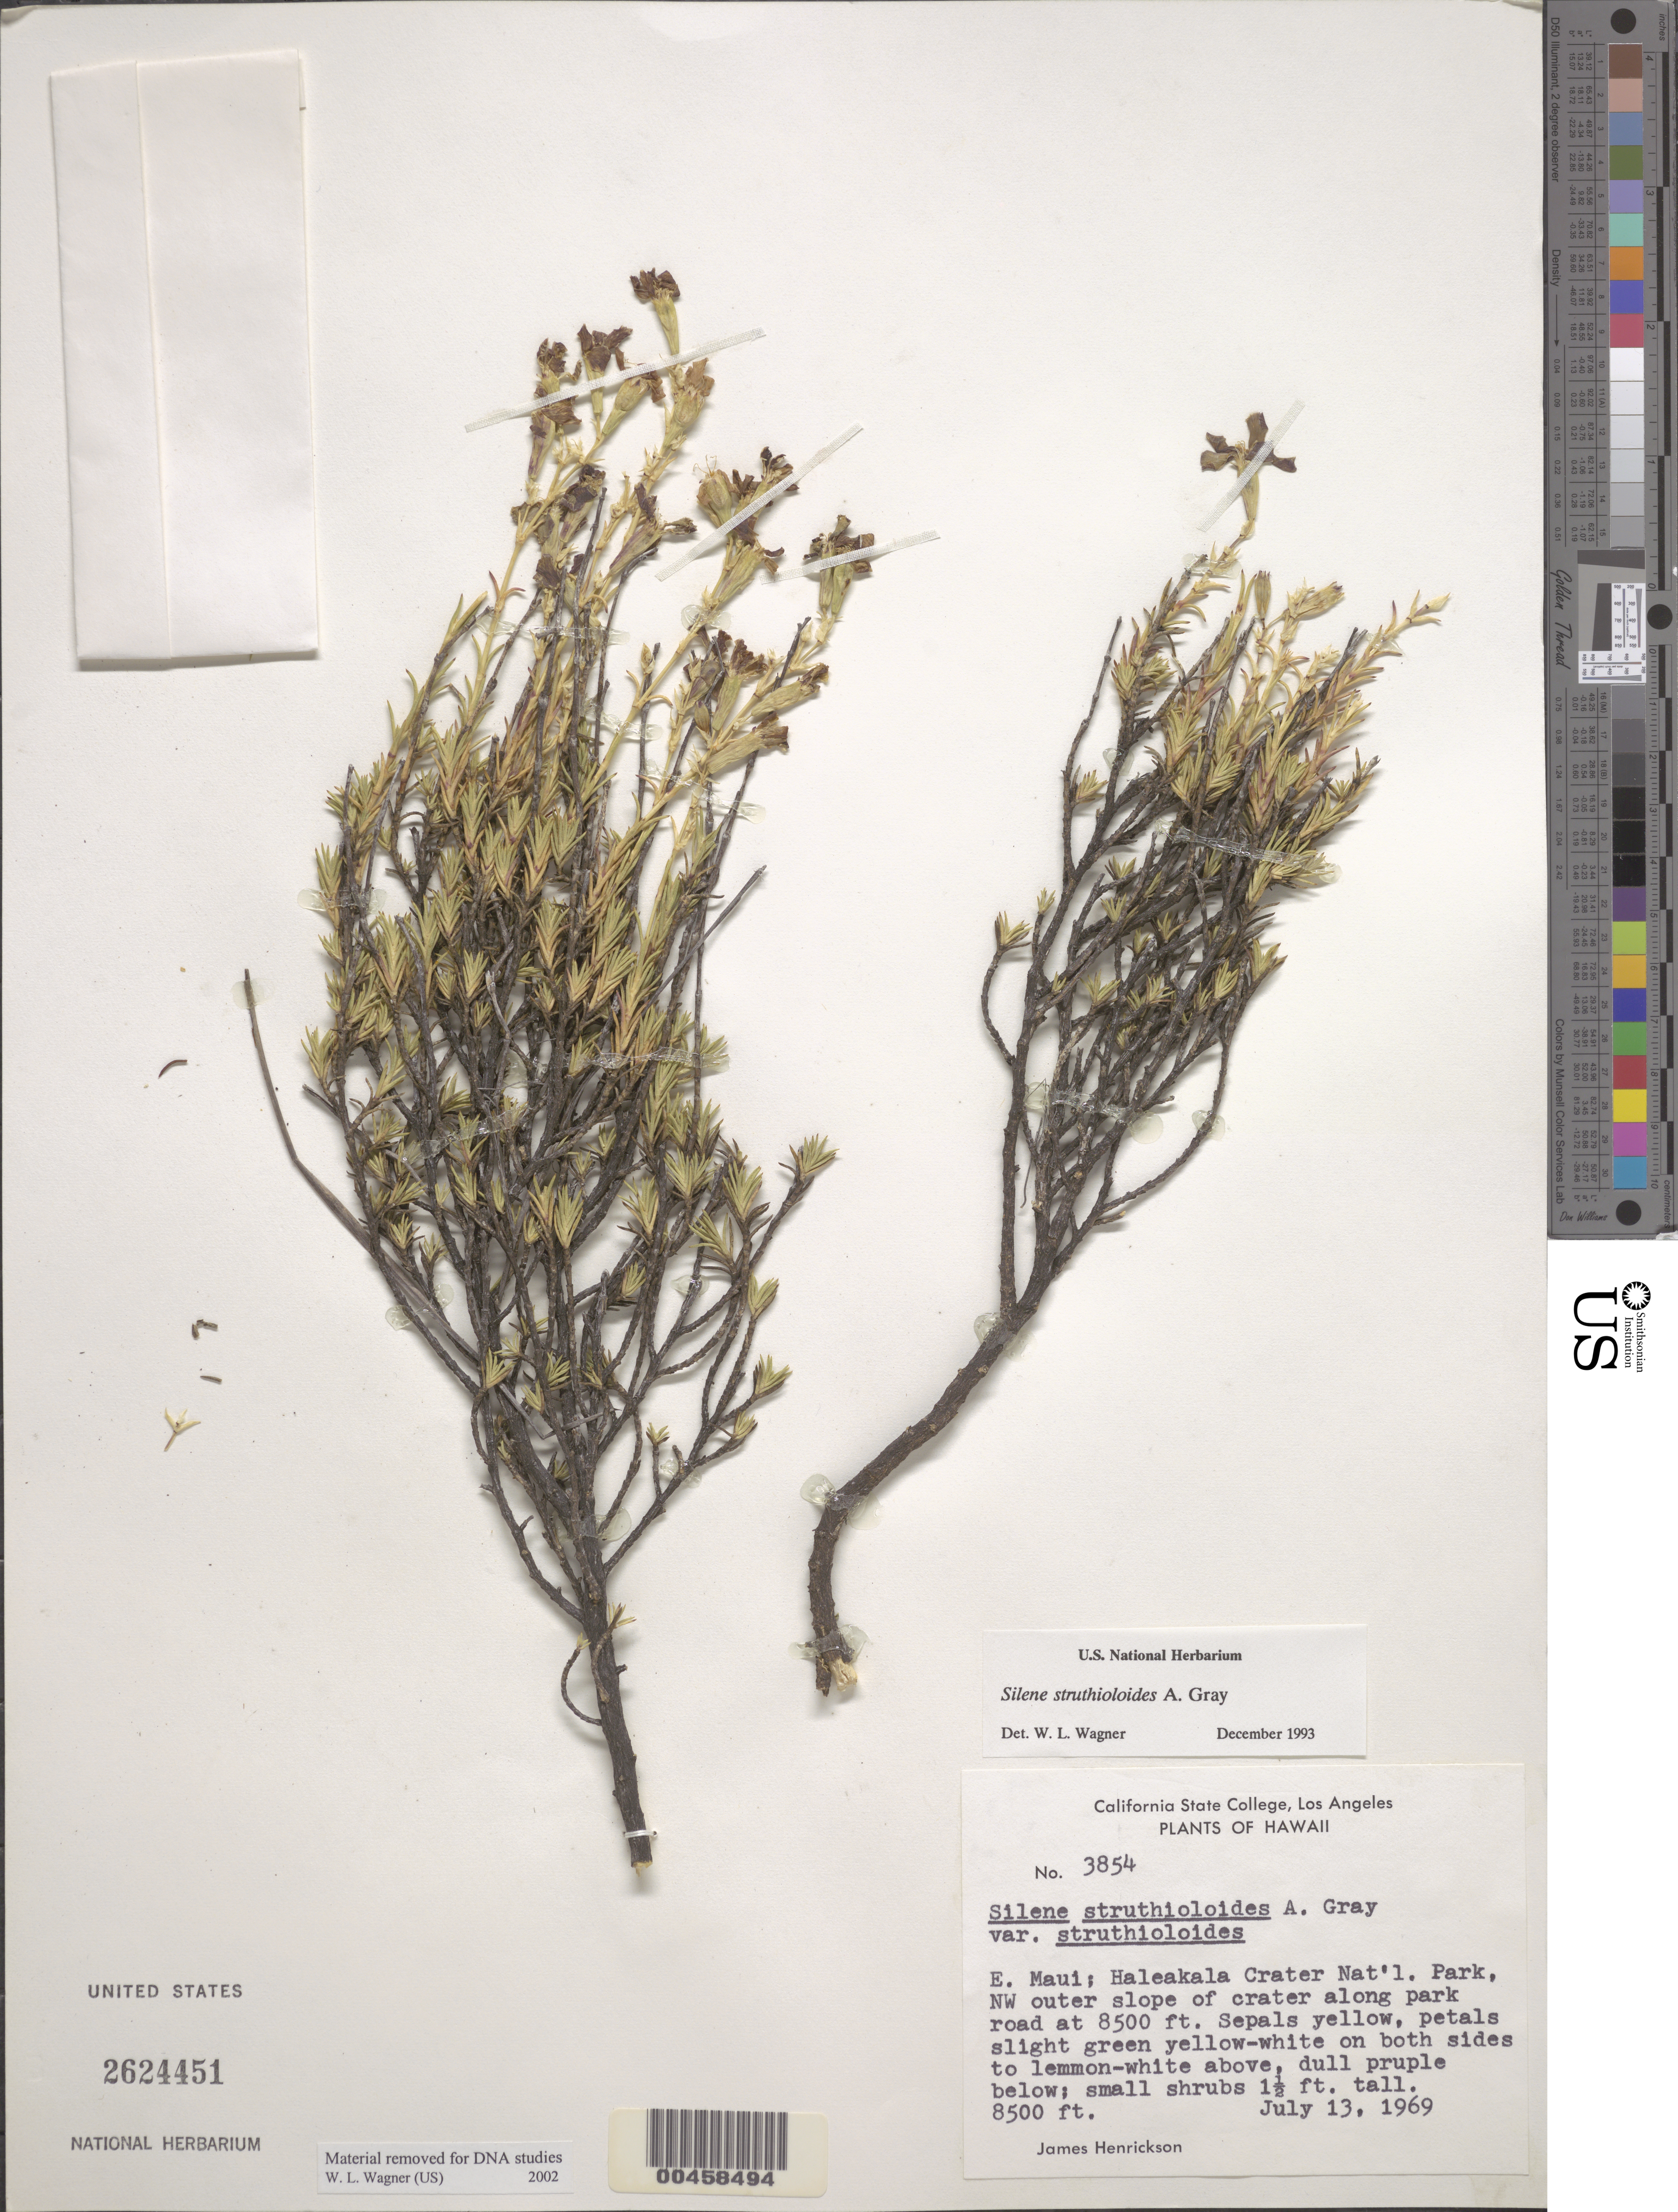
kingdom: Plantae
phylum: Tracheophyta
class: Magnoliopsida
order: Caryophyllales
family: Caryophyllaceae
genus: Silene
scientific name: Silene struthioloides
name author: A. Gray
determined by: Wagner, W. L., (BOT), Smithsonian Institution - National Museum of Natural History (UNITED STATES)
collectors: J. S. Henrickson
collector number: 3854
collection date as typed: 13 Jul 1969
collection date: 1969-07-13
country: United States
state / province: Hawaii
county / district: Maui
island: Maui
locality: E. Maui; Haleakala Crater Nat'l. Park, NW outer slope of crater along park road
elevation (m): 2591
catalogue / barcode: US 2624451